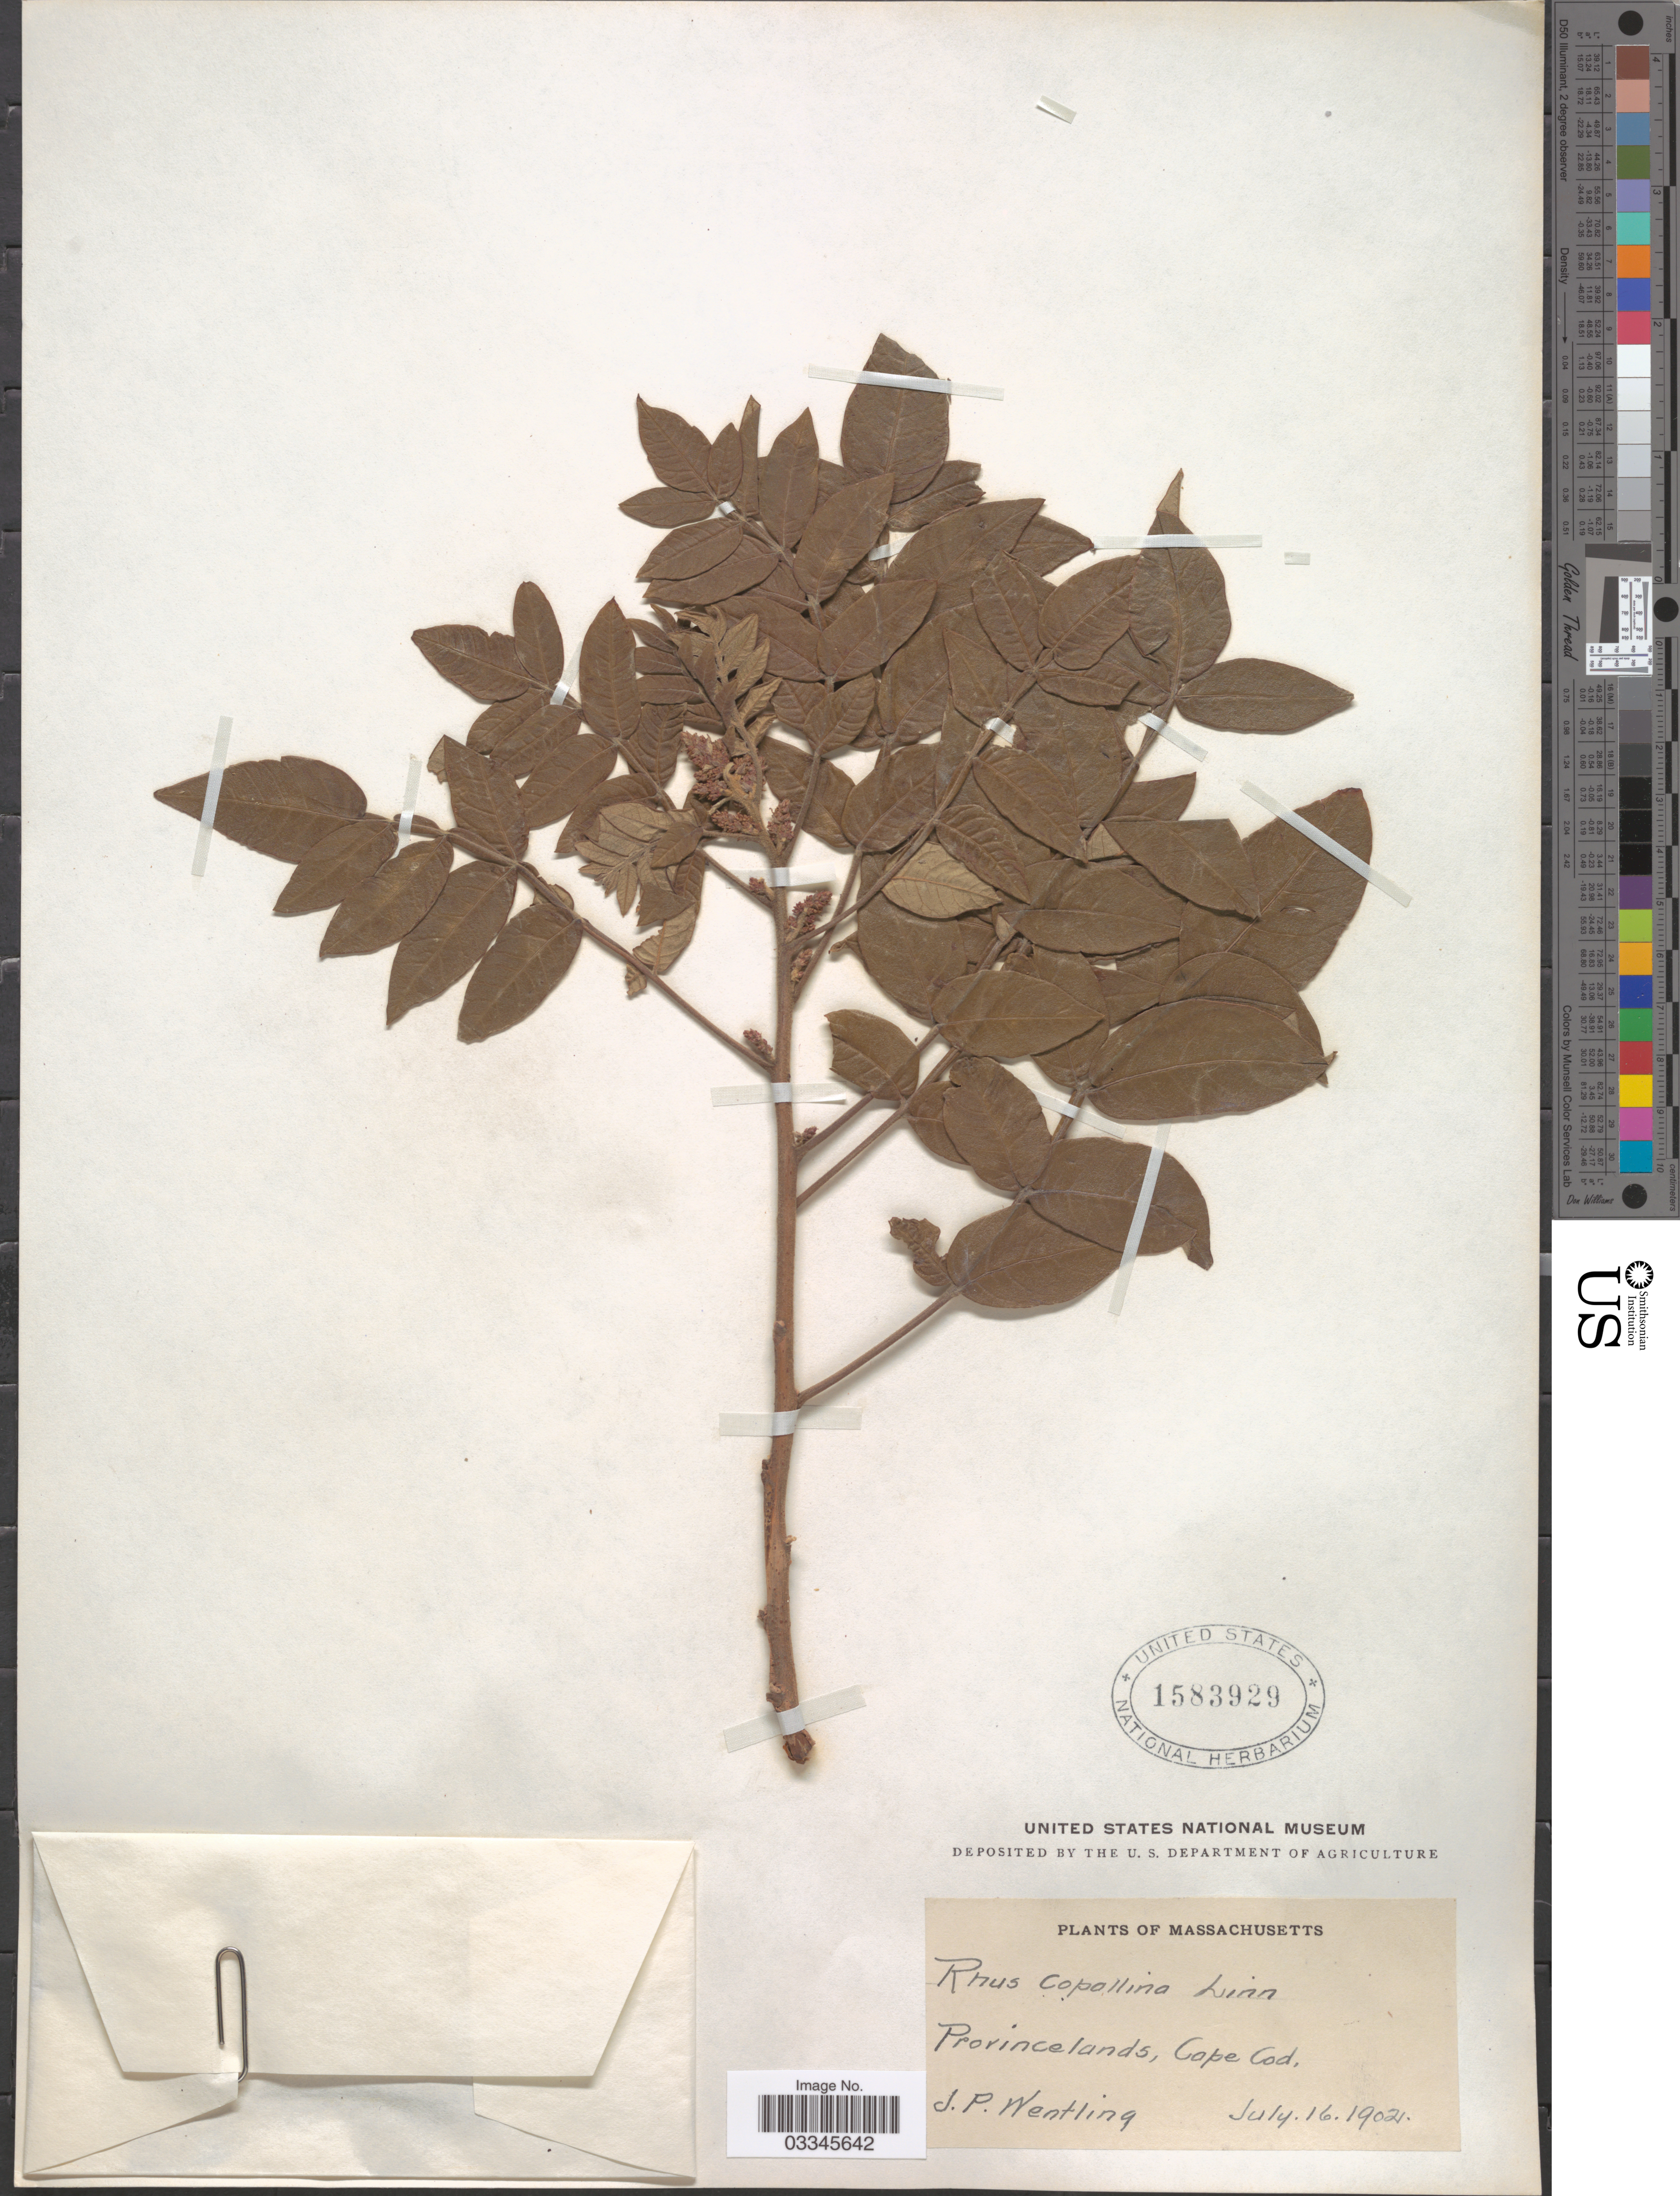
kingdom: Plantae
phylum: Tracheophyta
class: Magnoliopsida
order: Sapindales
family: Anacardiaceae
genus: Rhus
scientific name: Rhus copallinum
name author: L.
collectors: J. Wentling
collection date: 1902-07-16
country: United States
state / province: Massachusetts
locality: Provincelands, Cape Cod.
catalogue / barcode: US 1583929